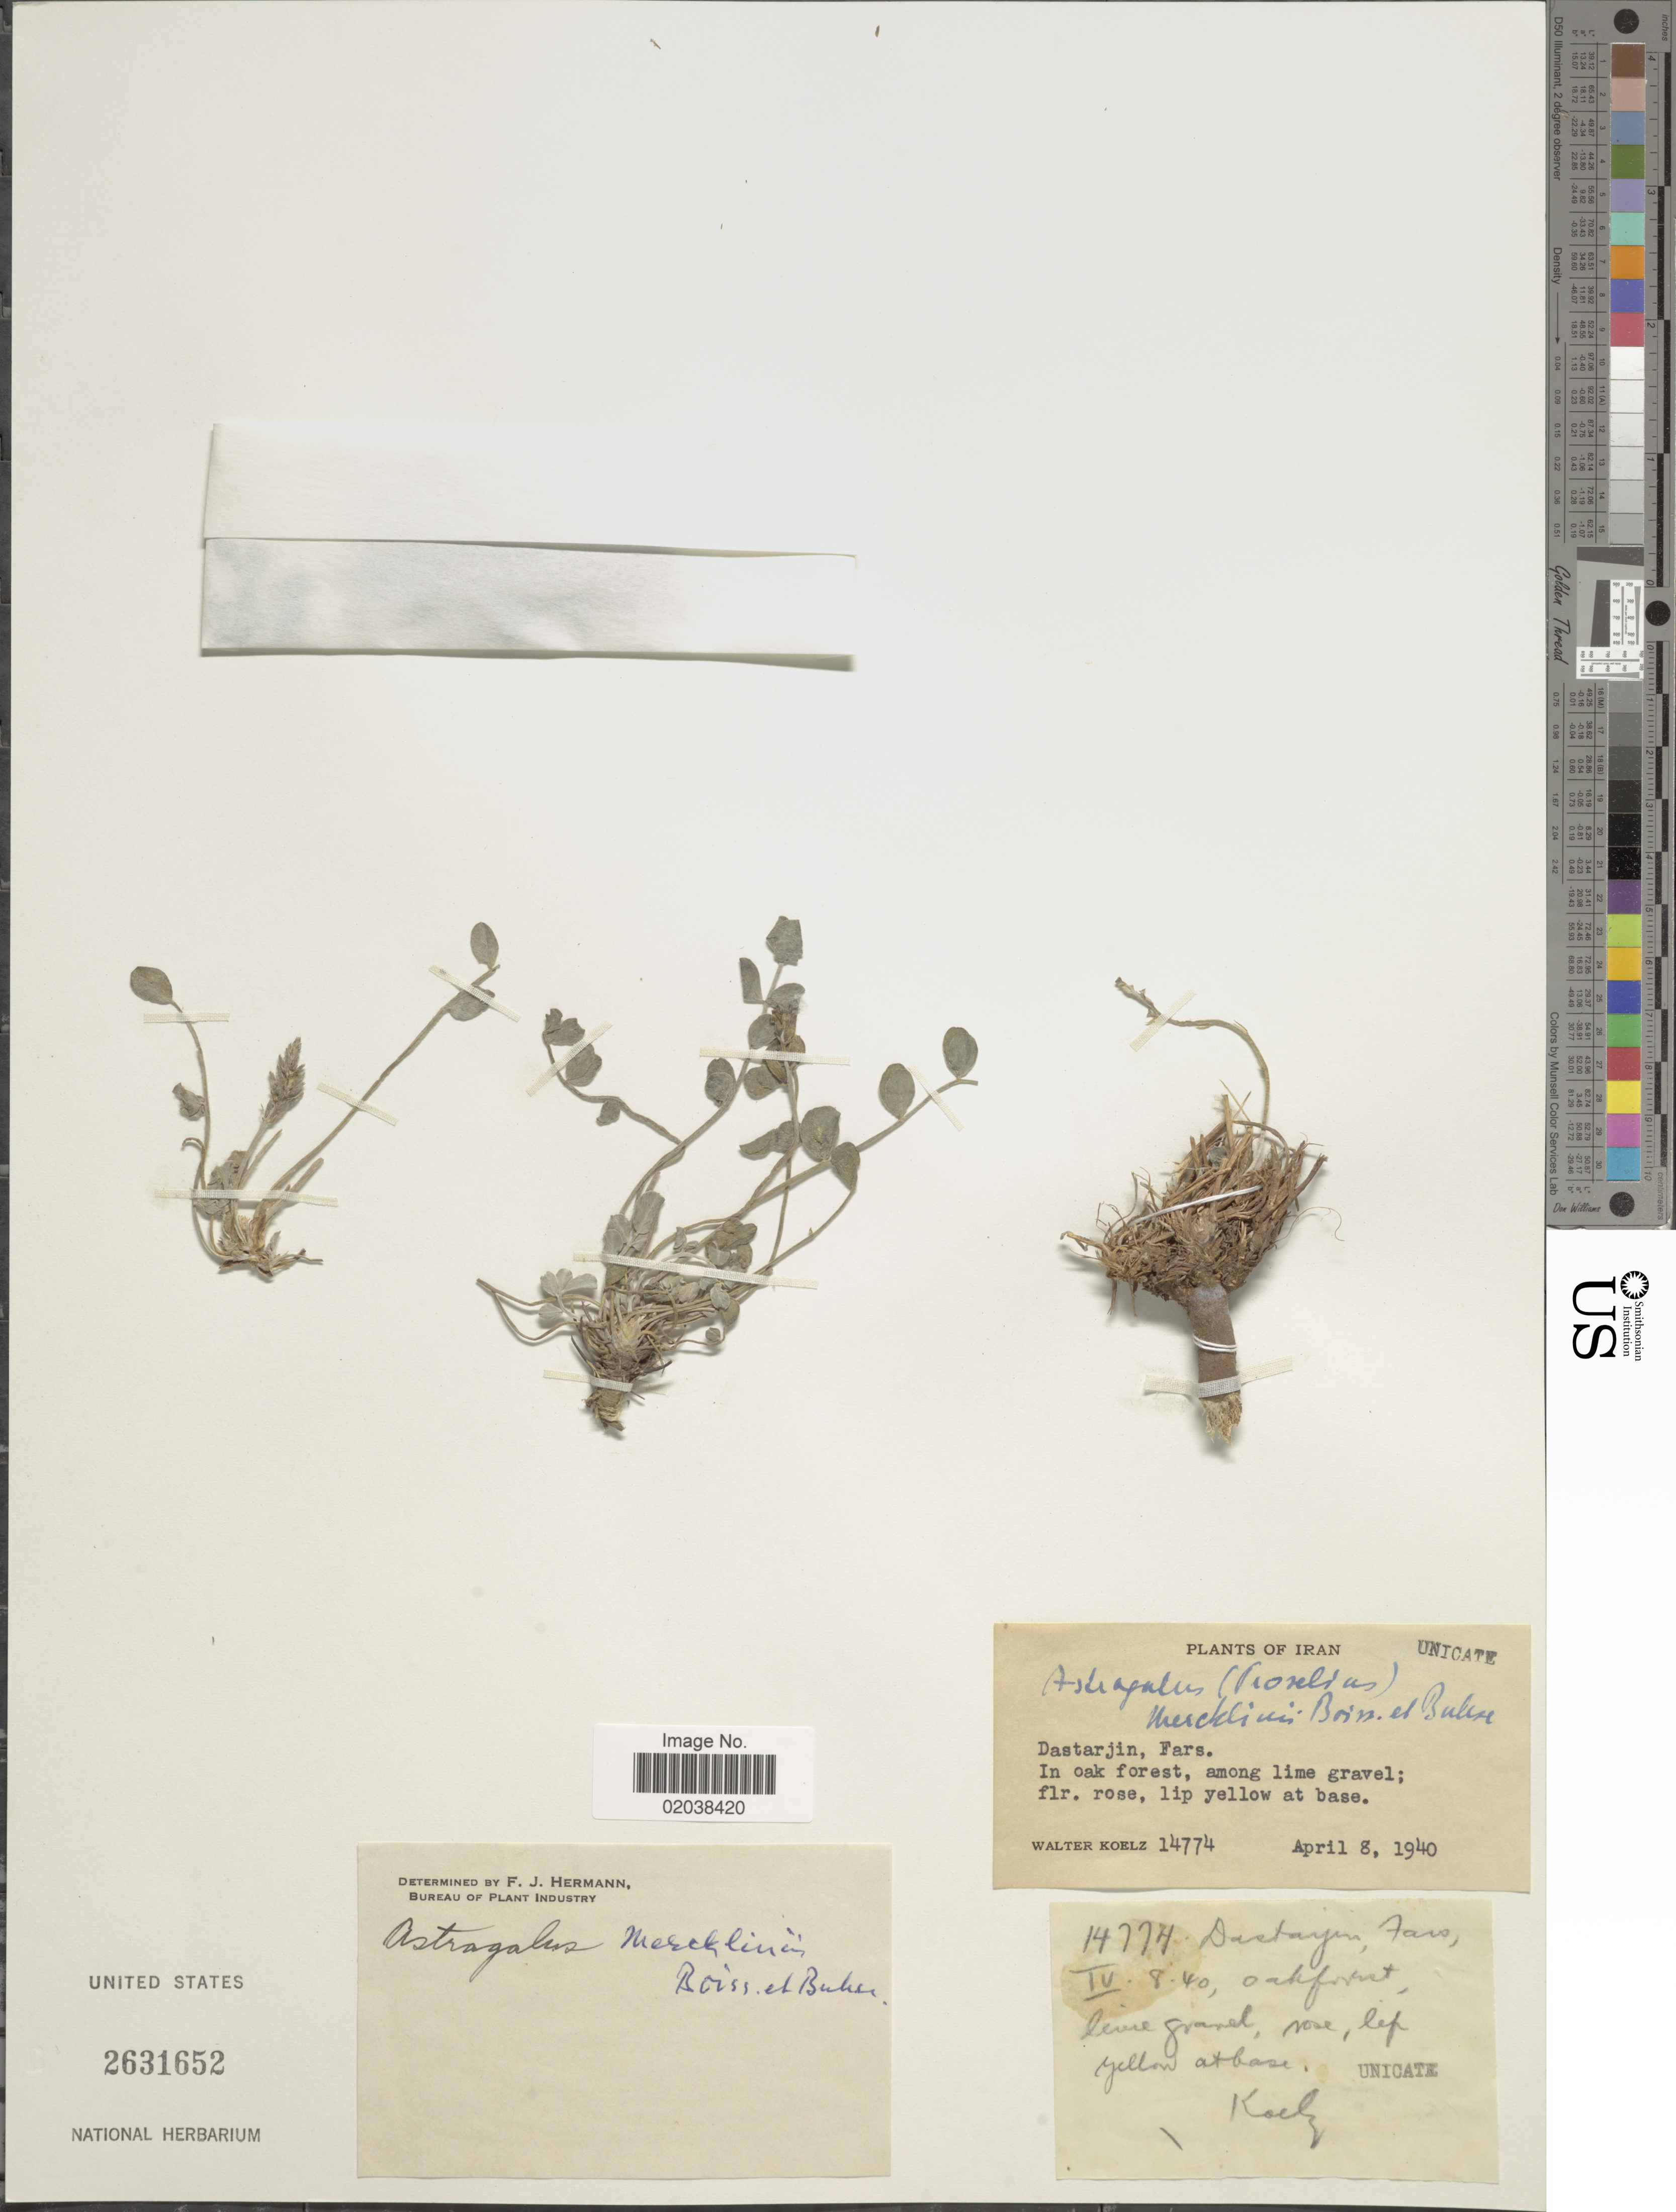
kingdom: Plantae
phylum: Tracheophyta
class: Magnoliopsida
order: Fabales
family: Fabaceae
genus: Astragalus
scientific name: Astragalus mercklinii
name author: Boiss. & Buhse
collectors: W. N. Koelz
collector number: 14774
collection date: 1940-04-08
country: Iran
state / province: Fars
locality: Dastarjin, Fars.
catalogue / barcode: US 2631652